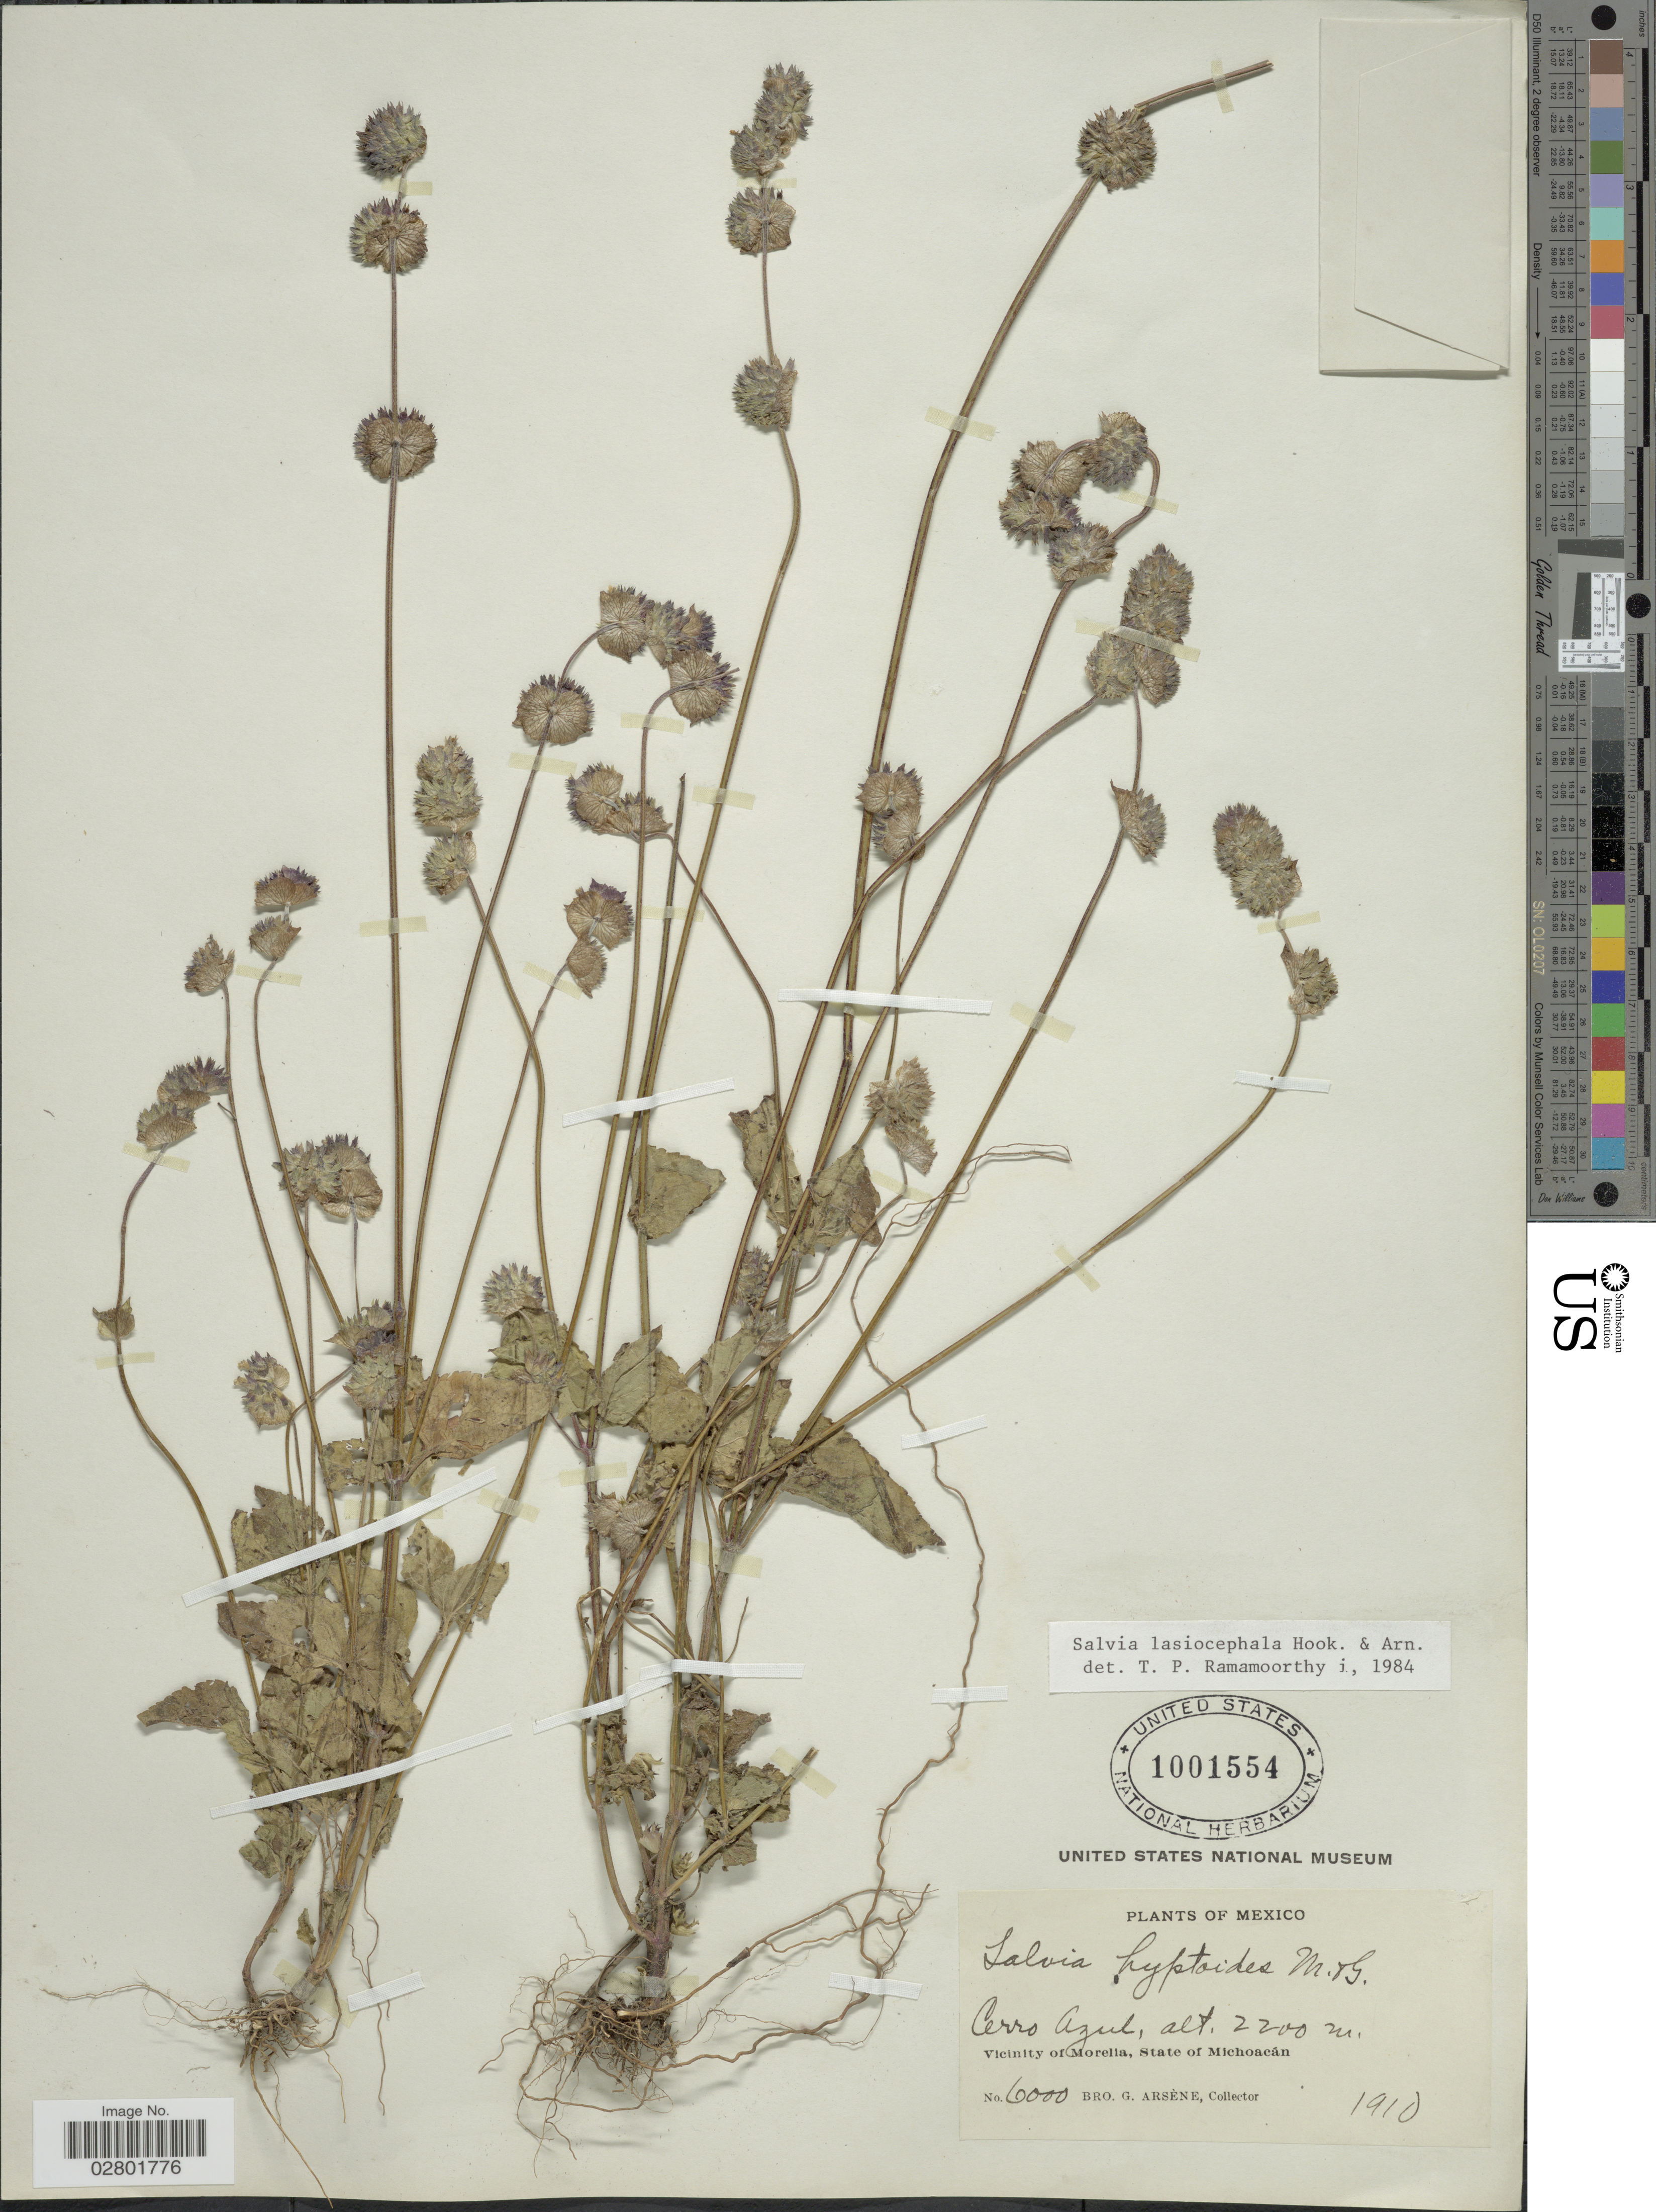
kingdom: Plantae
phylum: Tracheophyta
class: Magnoliopsida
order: Lamiales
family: Lamiaceae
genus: Salvia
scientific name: Salvia lasiocephala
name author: Hook. & Arn.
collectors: Bro. G. Arsène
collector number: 6000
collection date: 1910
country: Mexico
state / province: Michoacán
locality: Cerro Azul, Vicinity of Morelia.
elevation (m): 2200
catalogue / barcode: US 1001554